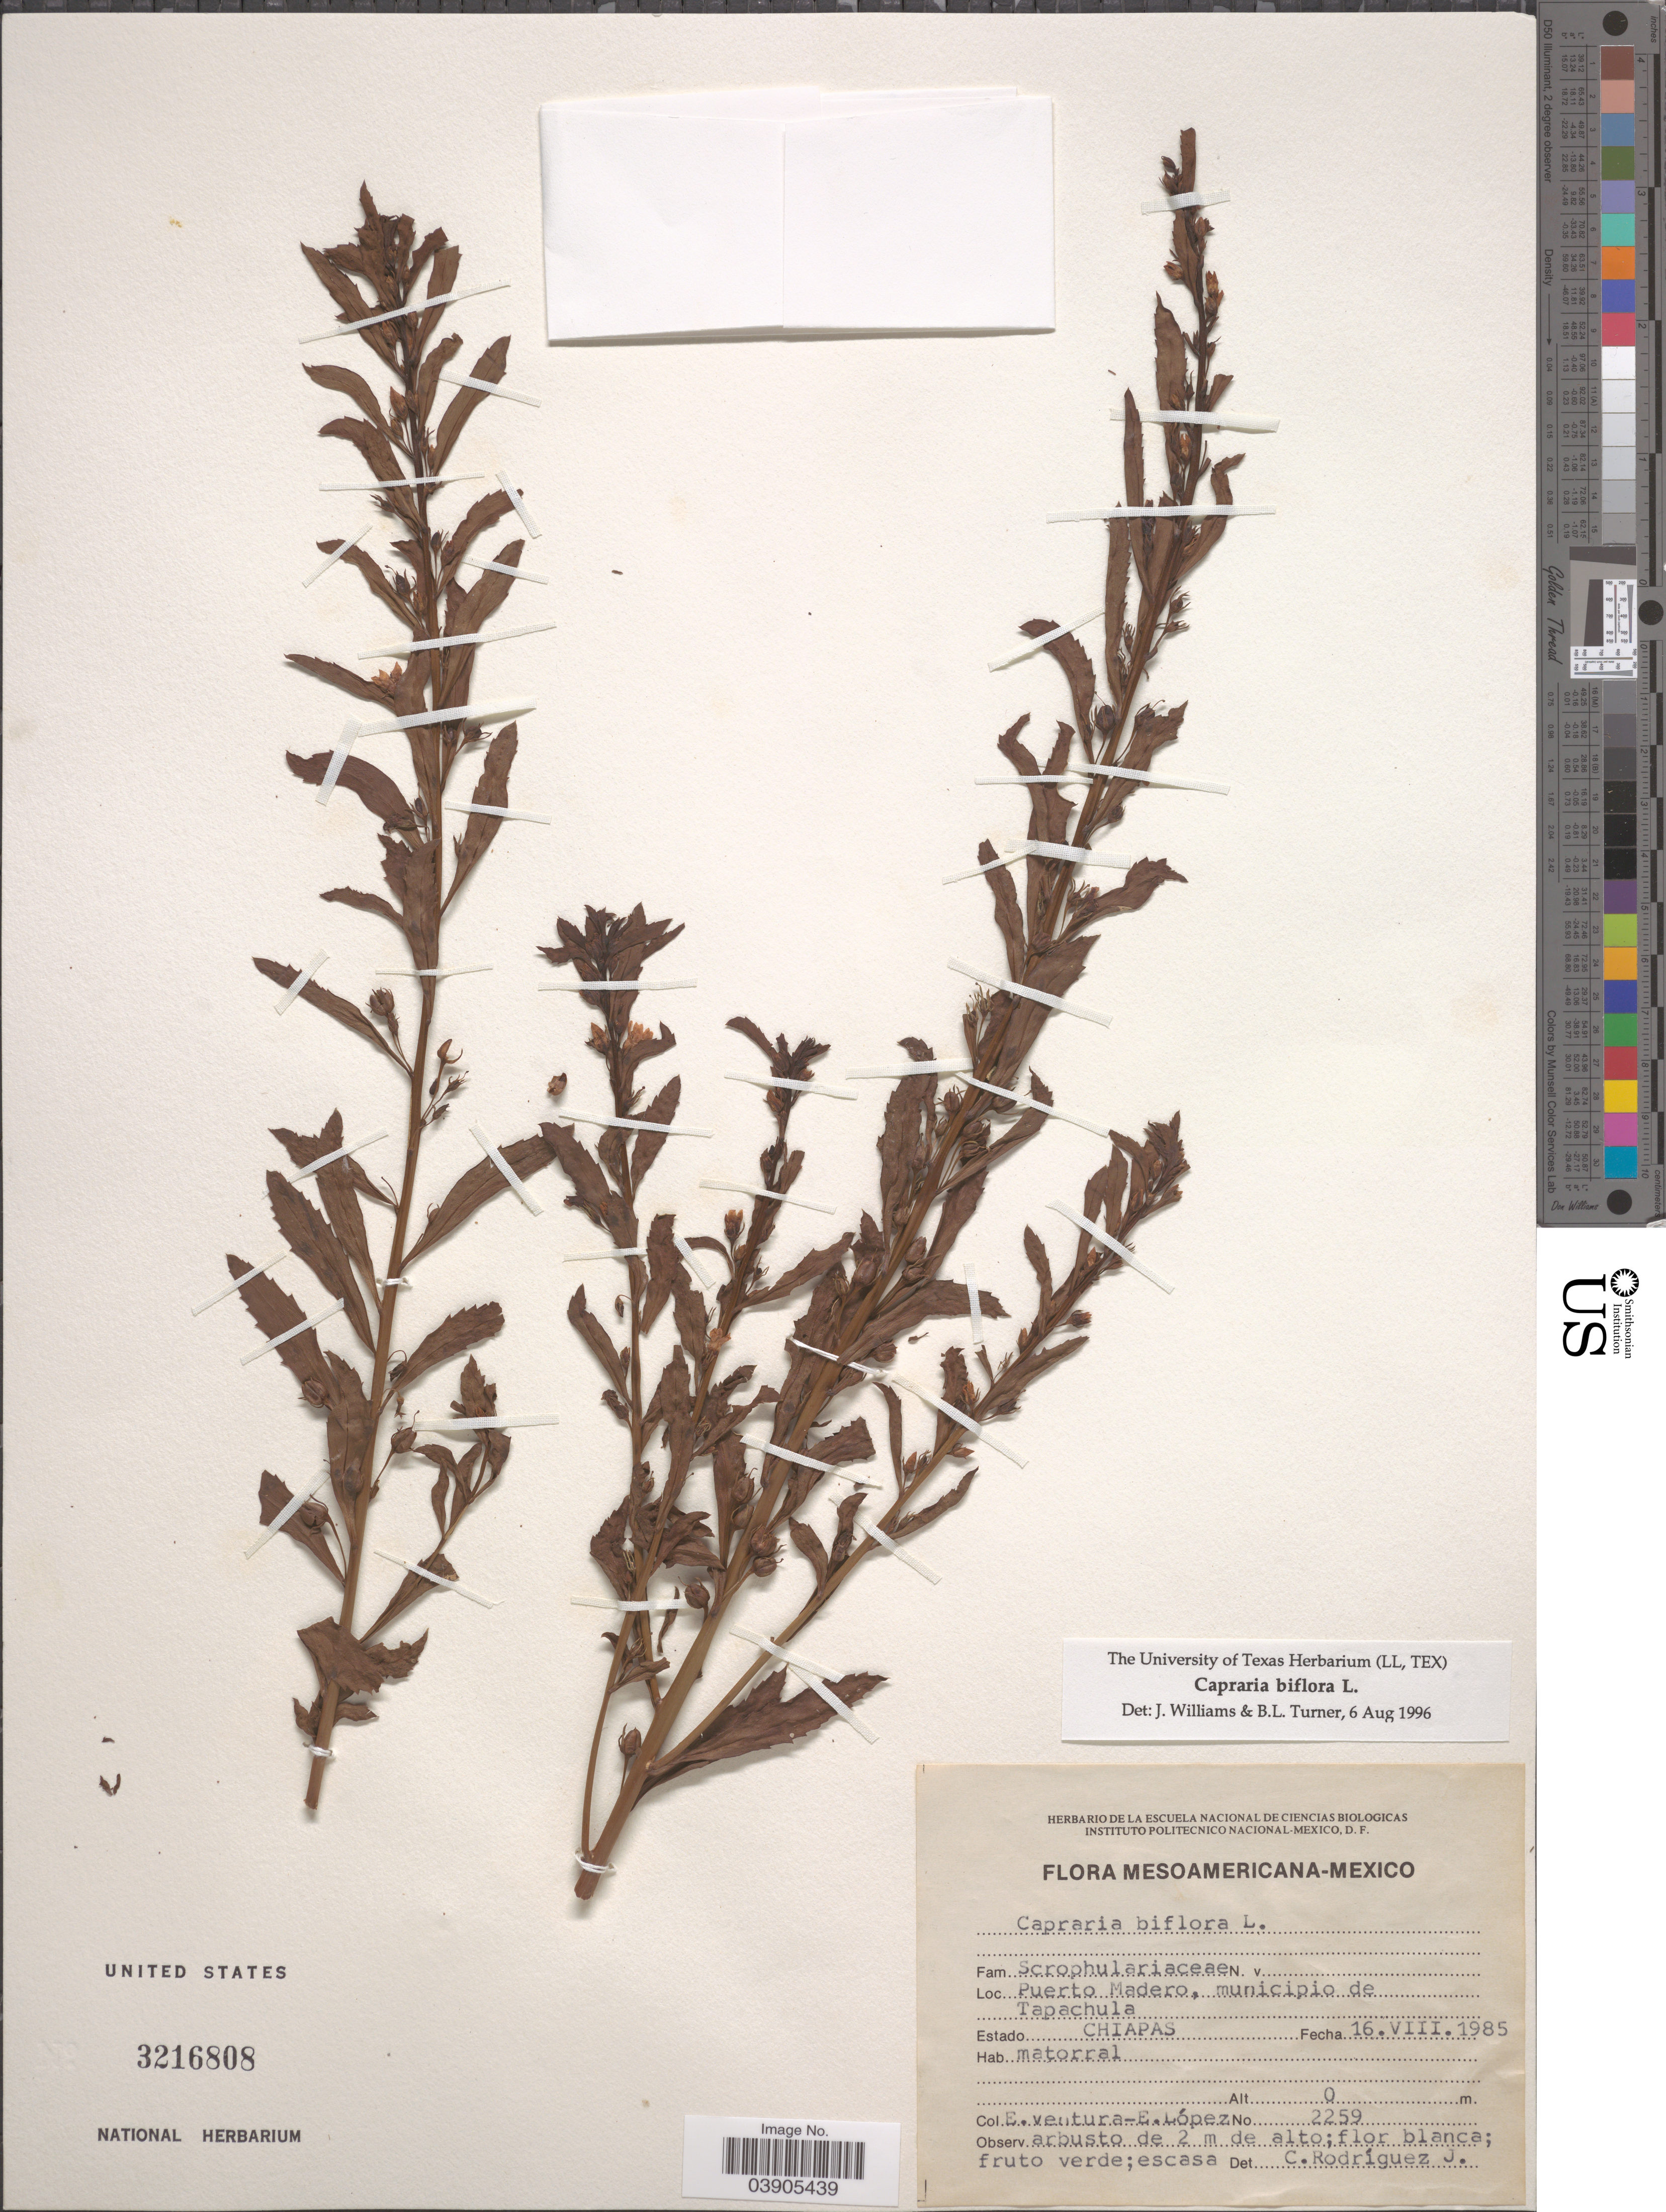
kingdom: Plantae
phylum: Tracheophyta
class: Magnoliopsida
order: Lamiales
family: Scrophulariaceae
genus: Capraria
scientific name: Capraria biflora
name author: L.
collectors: E. Ventura & E. López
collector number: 2259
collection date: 1985-08-16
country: Mexico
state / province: Chiapas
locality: Puerto Madero, municipio de Tapachula.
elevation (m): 0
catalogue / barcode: US 3216808